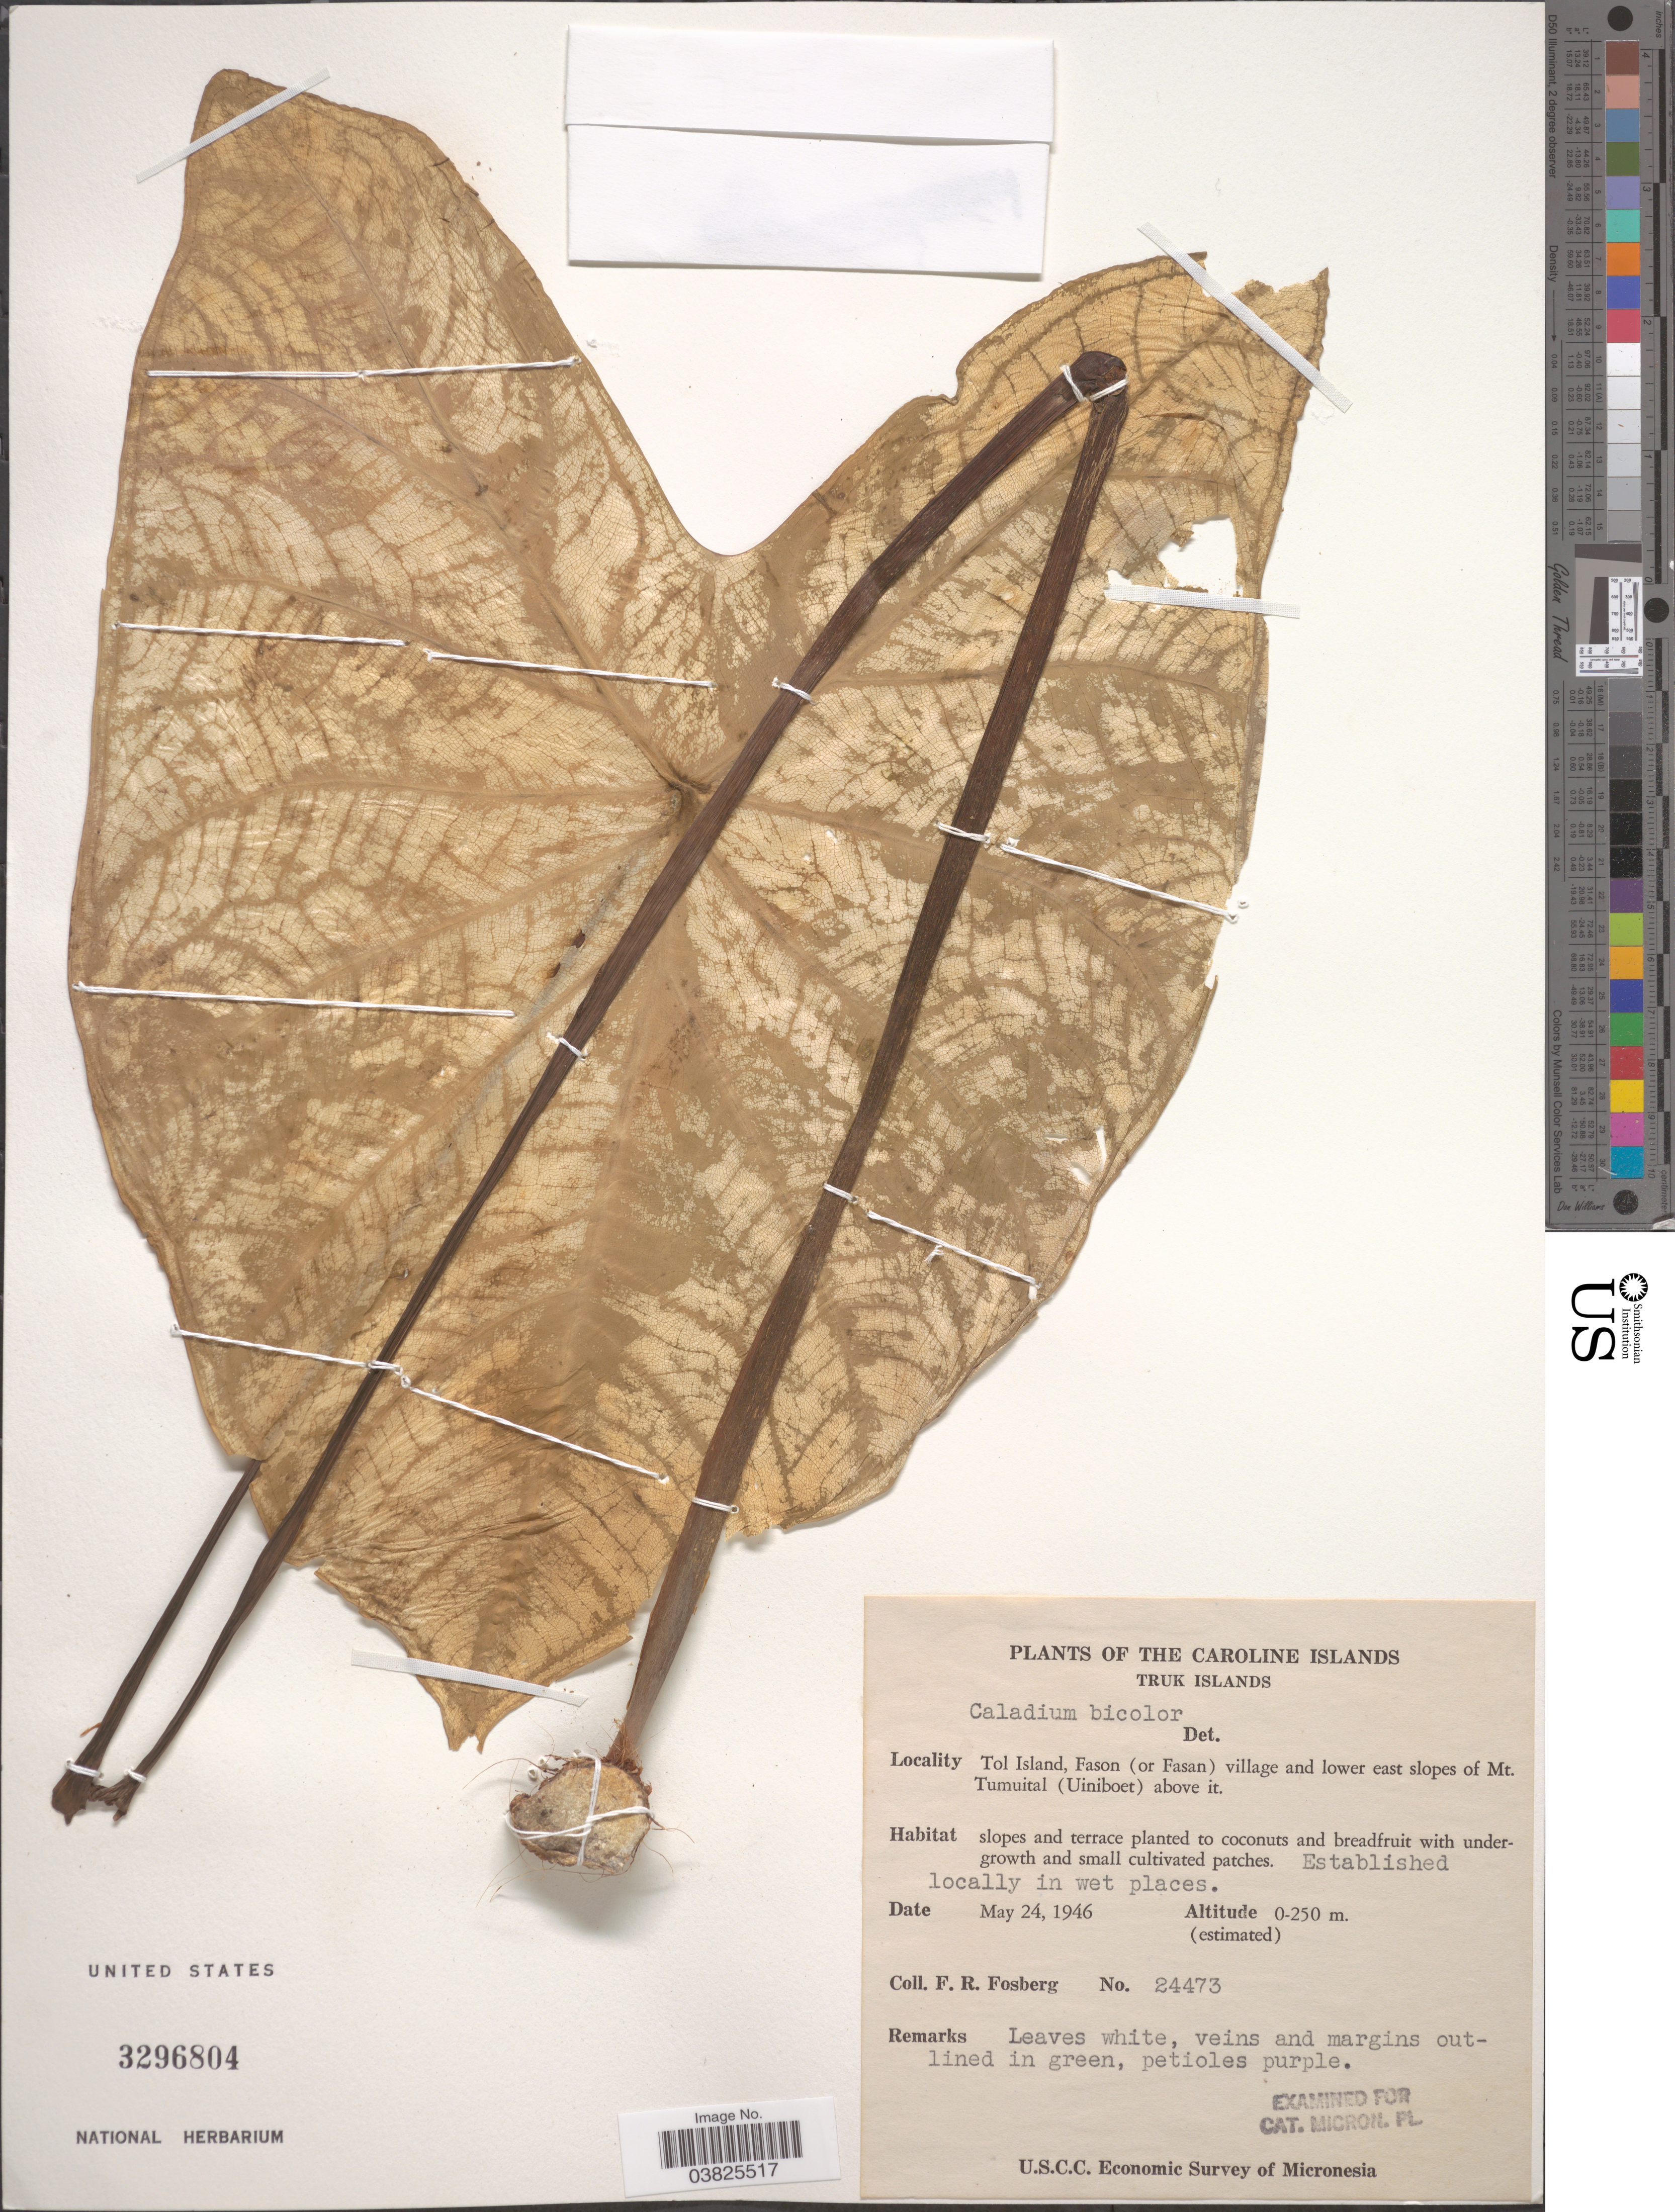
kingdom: Plantae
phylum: Tracheophyta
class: Liliopsida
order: Alismatales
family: Araceae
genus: Caladium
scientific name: Caladium bicolor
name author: (Aiton) Vent.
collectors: F. R. Fosberg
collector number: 24473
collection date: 1946-05-24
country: Micronesia, Federated States of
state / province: Truk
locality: The Caroline Islands. Truk Islands. Tol Island, Fason (or Fasan) village and lower east slopes of Mt. Tumuital (Uiniboet) above it.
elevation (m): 0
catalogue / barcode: US 3296804